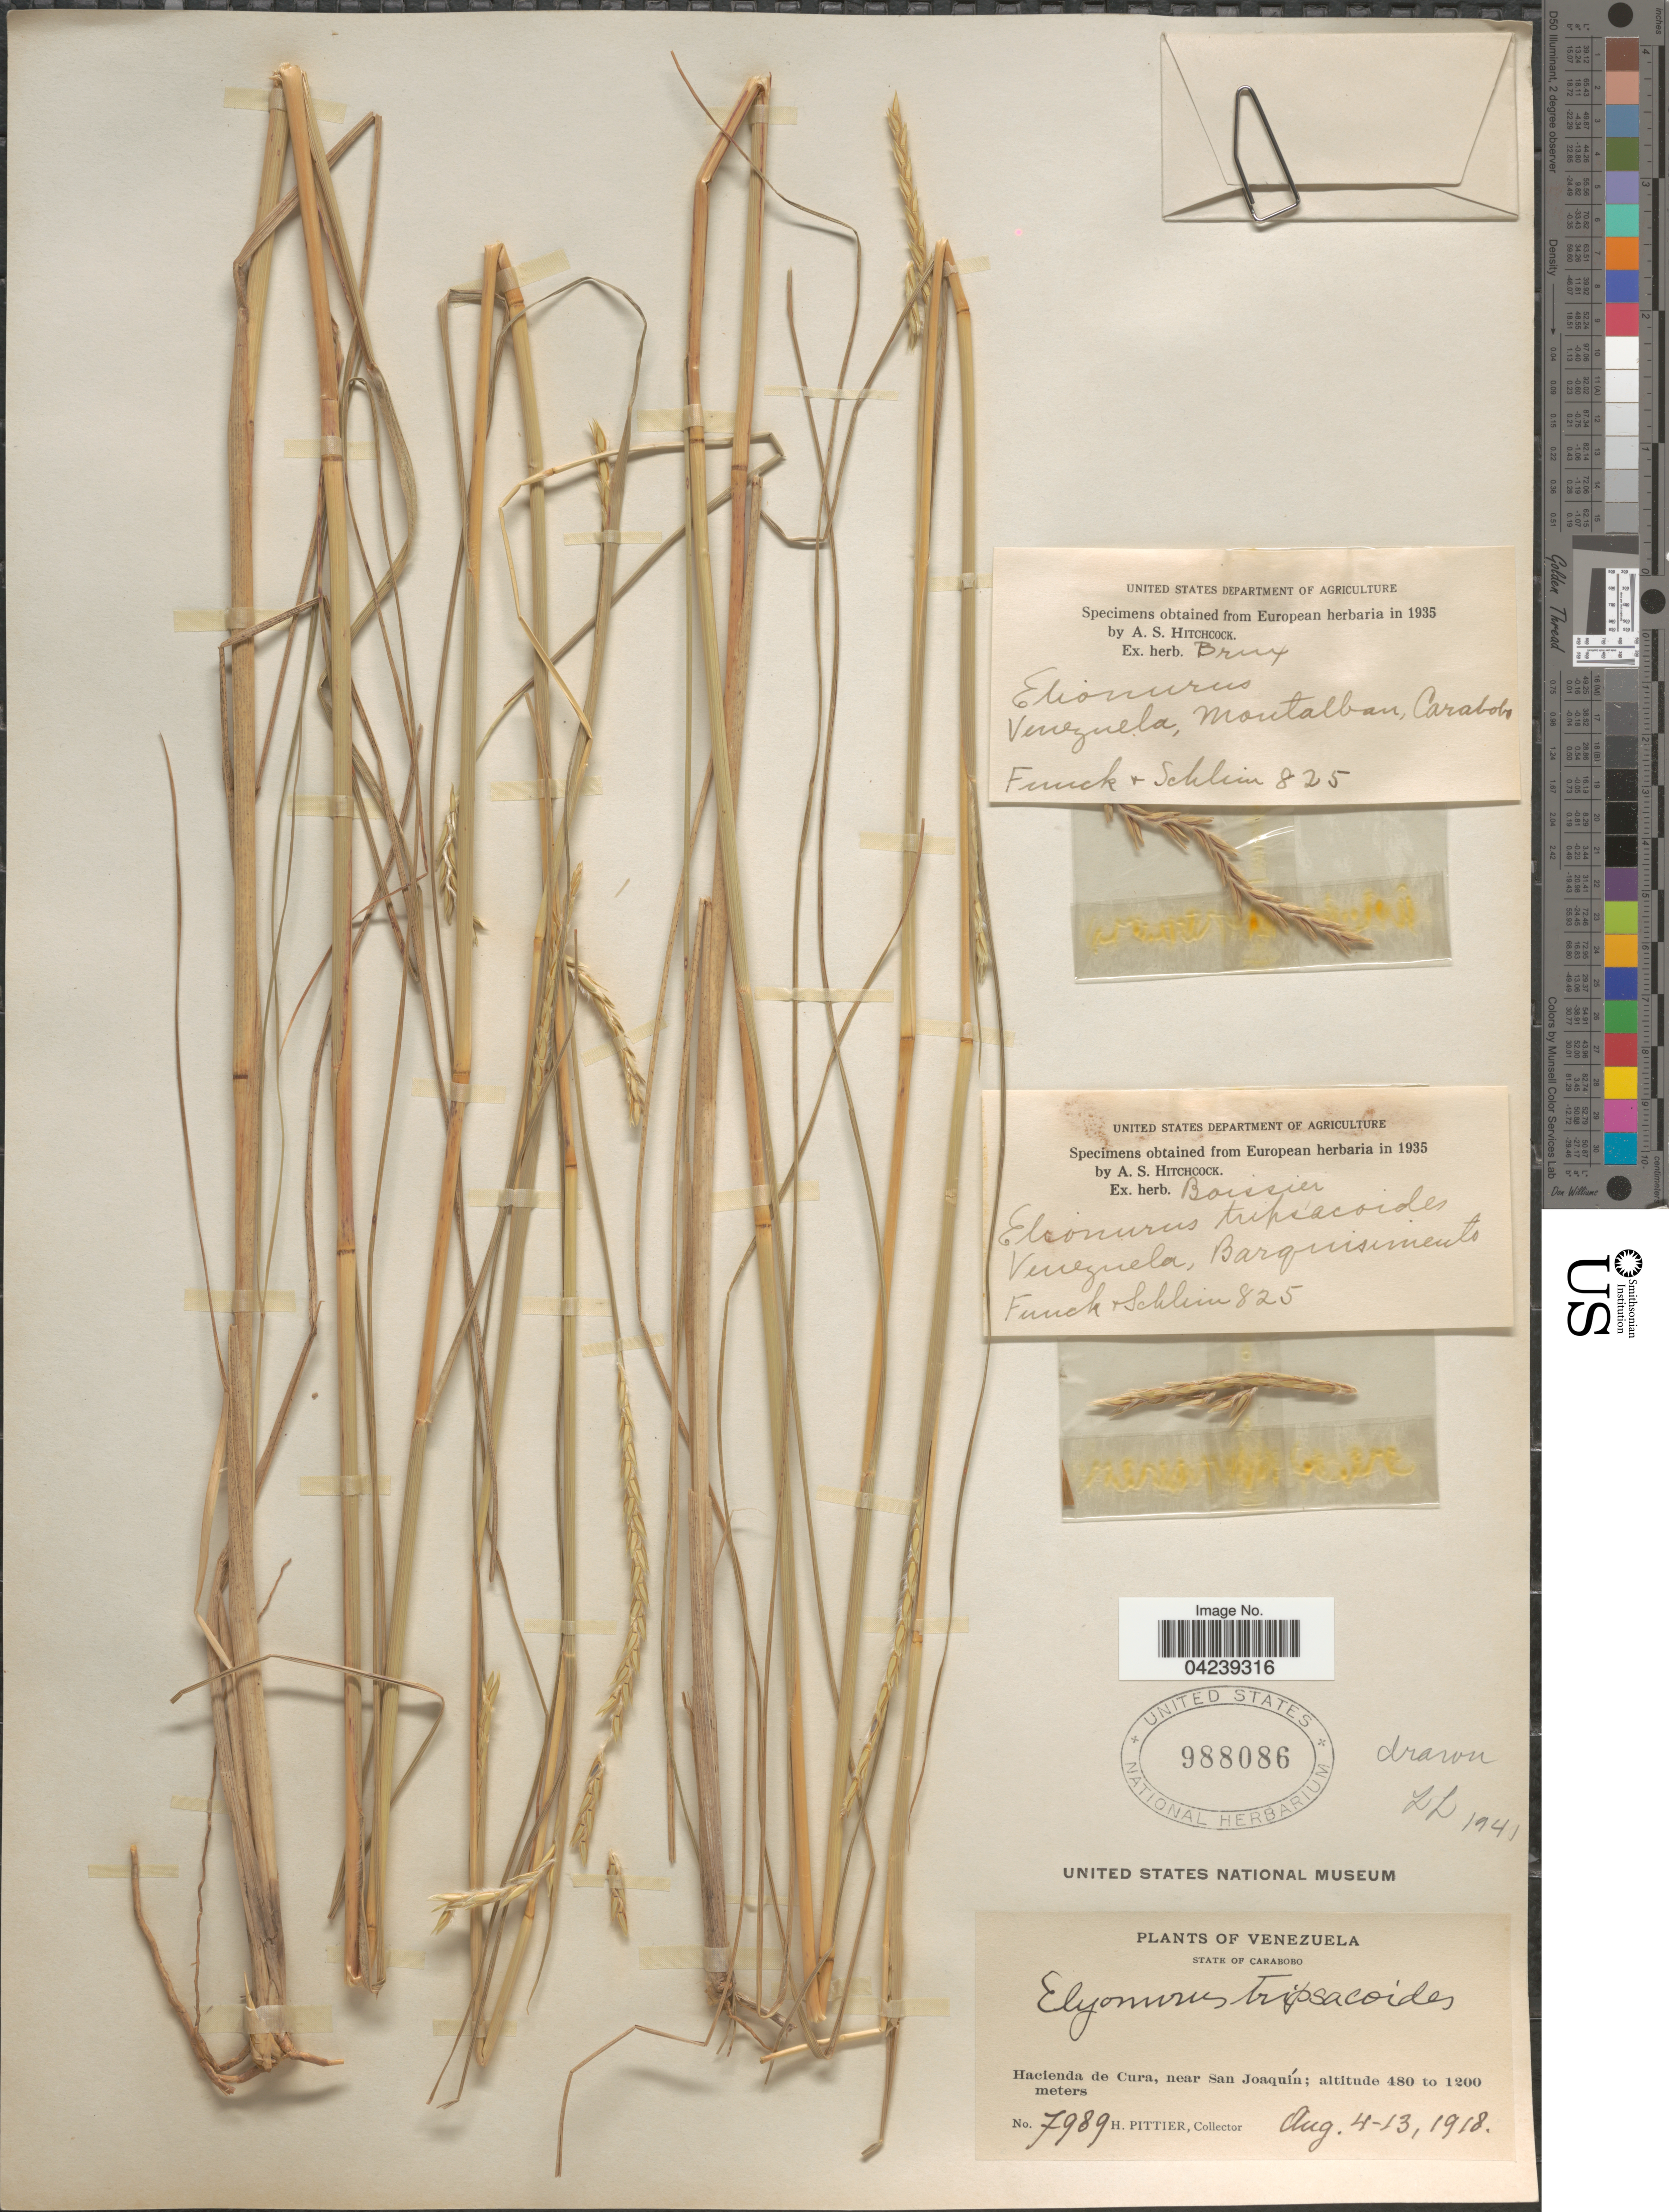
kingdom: Plantae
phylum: Tracheophyta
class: Liliopsida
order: Poales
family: Poaceae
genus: Elionurus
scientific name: Elionurus tripsacoides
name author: Humb. & Bonpl. ex Willd.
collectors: H. F. Pittier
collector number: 7989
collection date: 1918-08-04/1918-08-13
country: Venezuela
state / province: Carabobo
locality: Hacienda de Cura, near San Joaquín.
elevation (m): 480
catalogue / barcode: US 988086-2